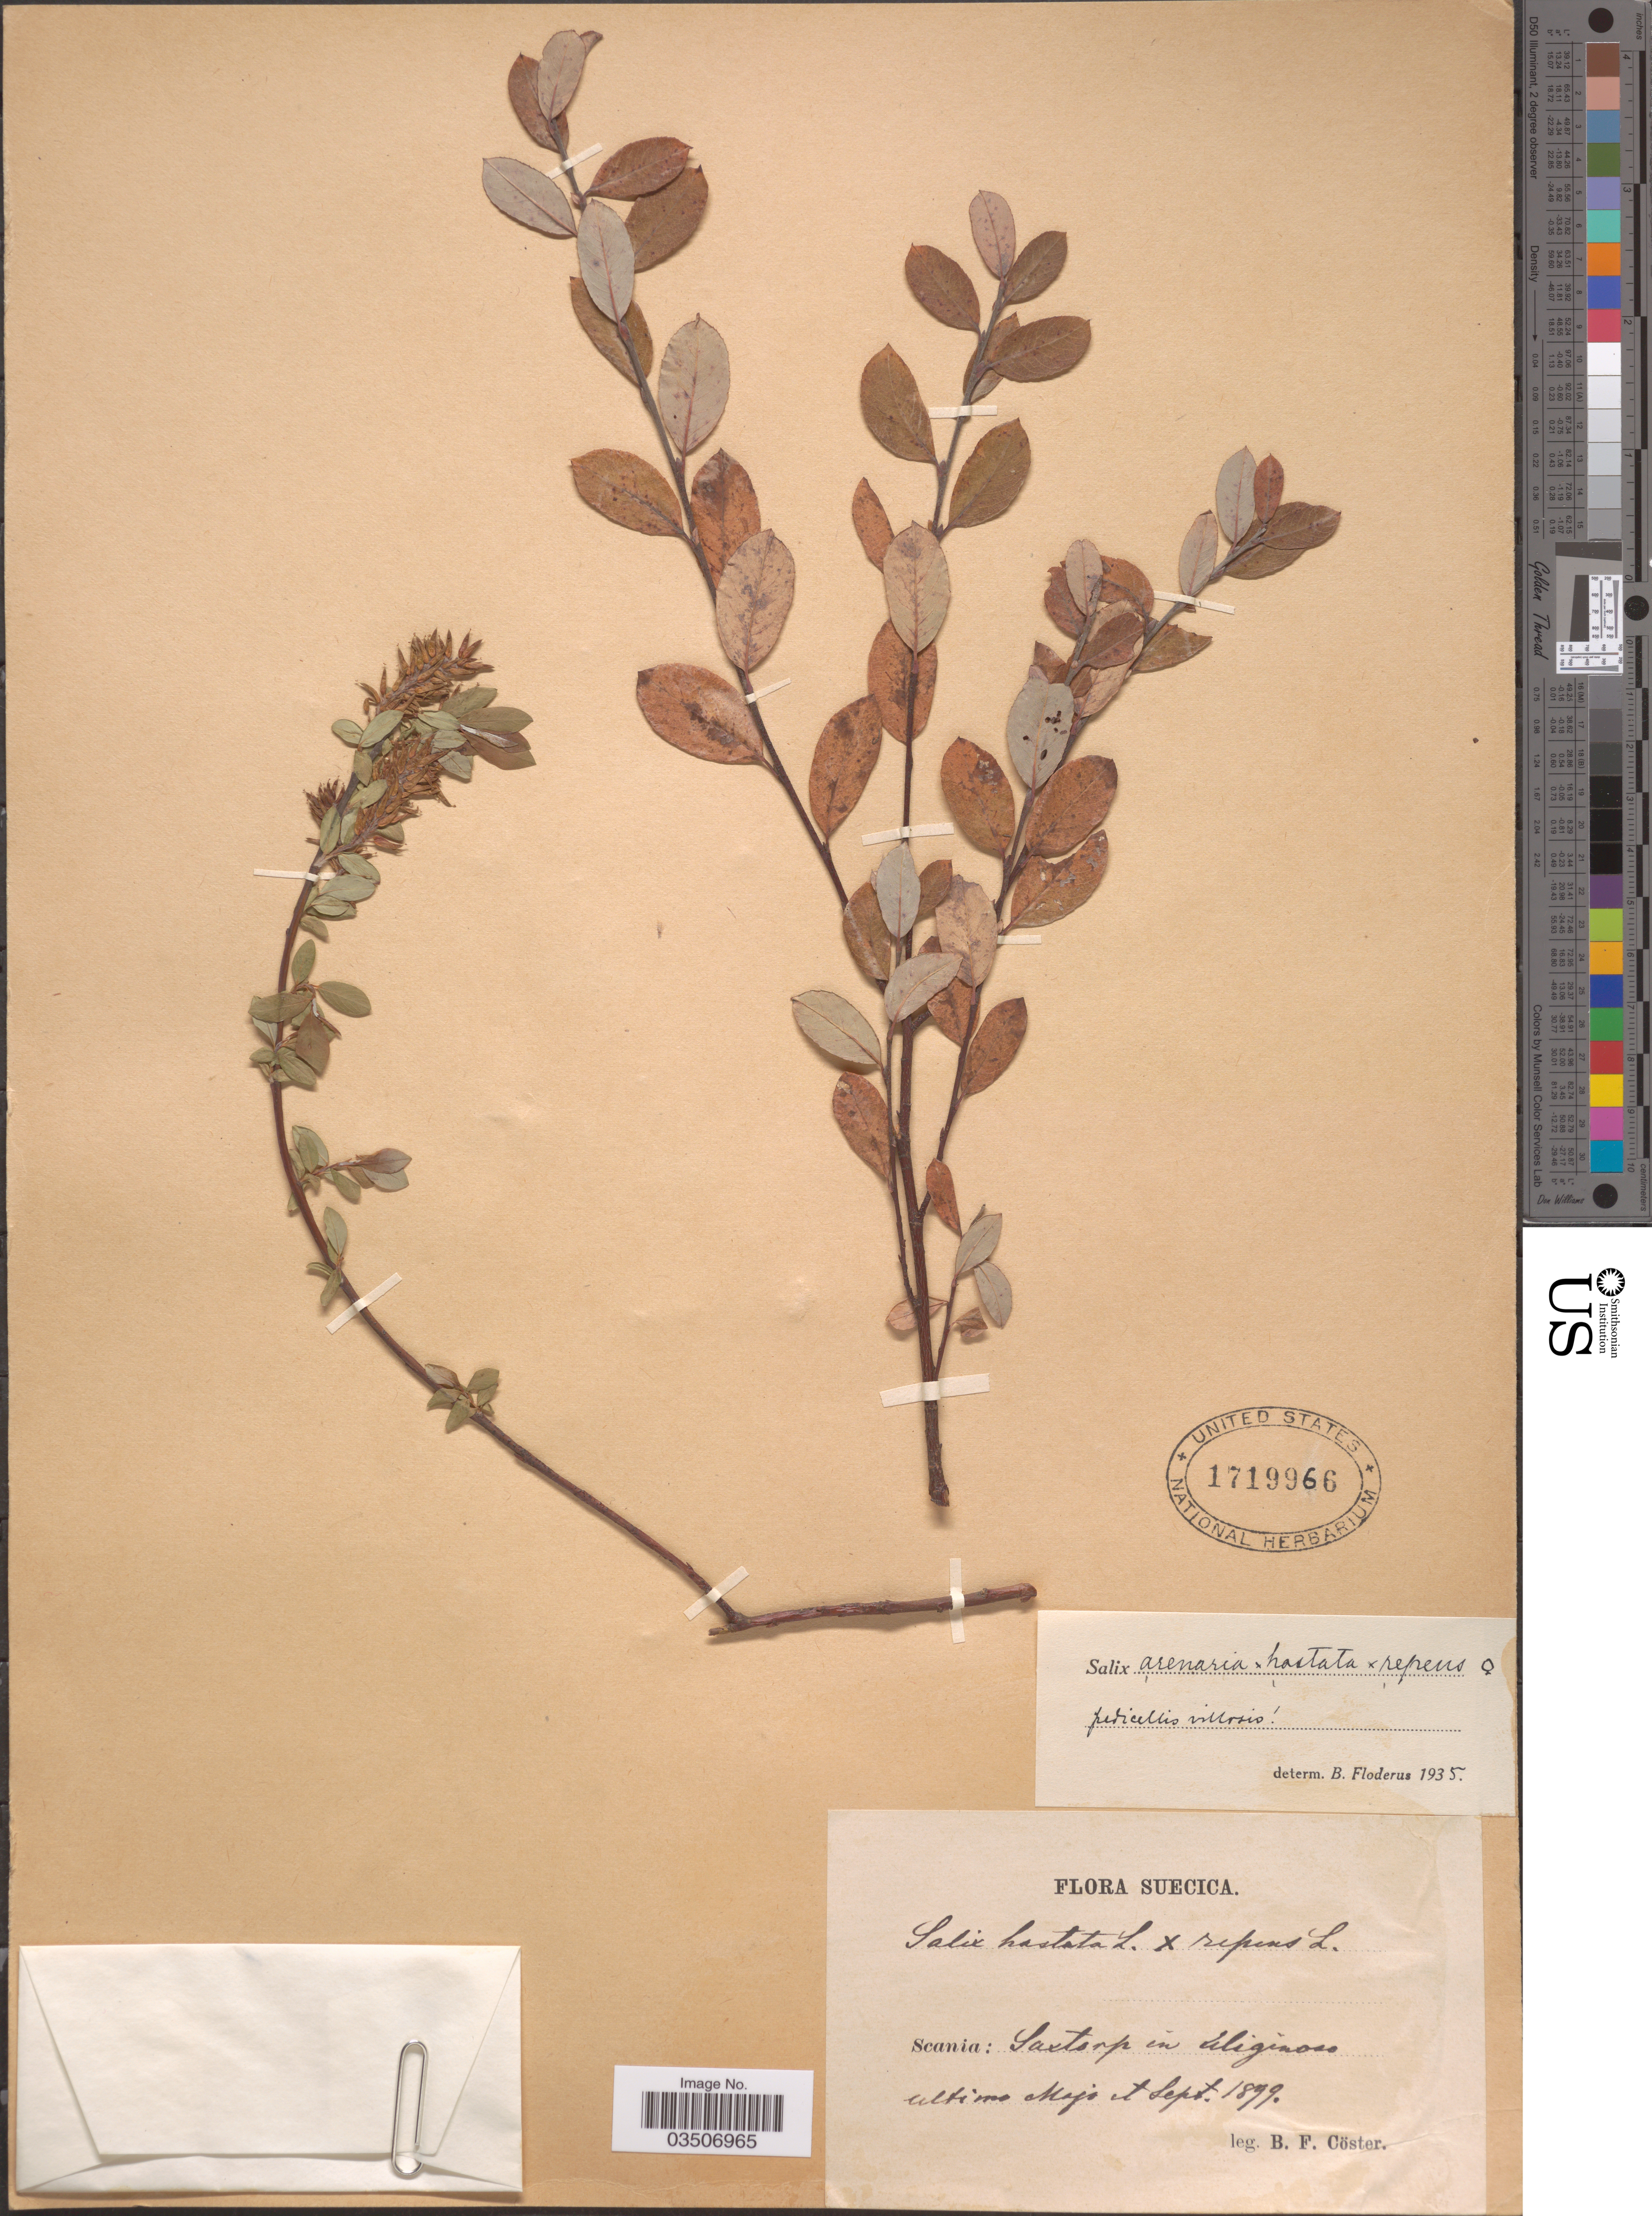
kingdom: Plantae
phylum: Tracheophyta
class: Magnoliopsida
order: Malpighiales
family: Salicaceae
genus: Salix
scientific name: Salix arenaria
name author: L.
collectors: B. Cöster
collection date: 1899-05/1899-09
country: Sweden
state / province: Skåne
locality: Suecica. Scania. Saxtorp in Aliginoso [interpreted] ultimo [unsure placement].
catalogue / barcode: US 1719966